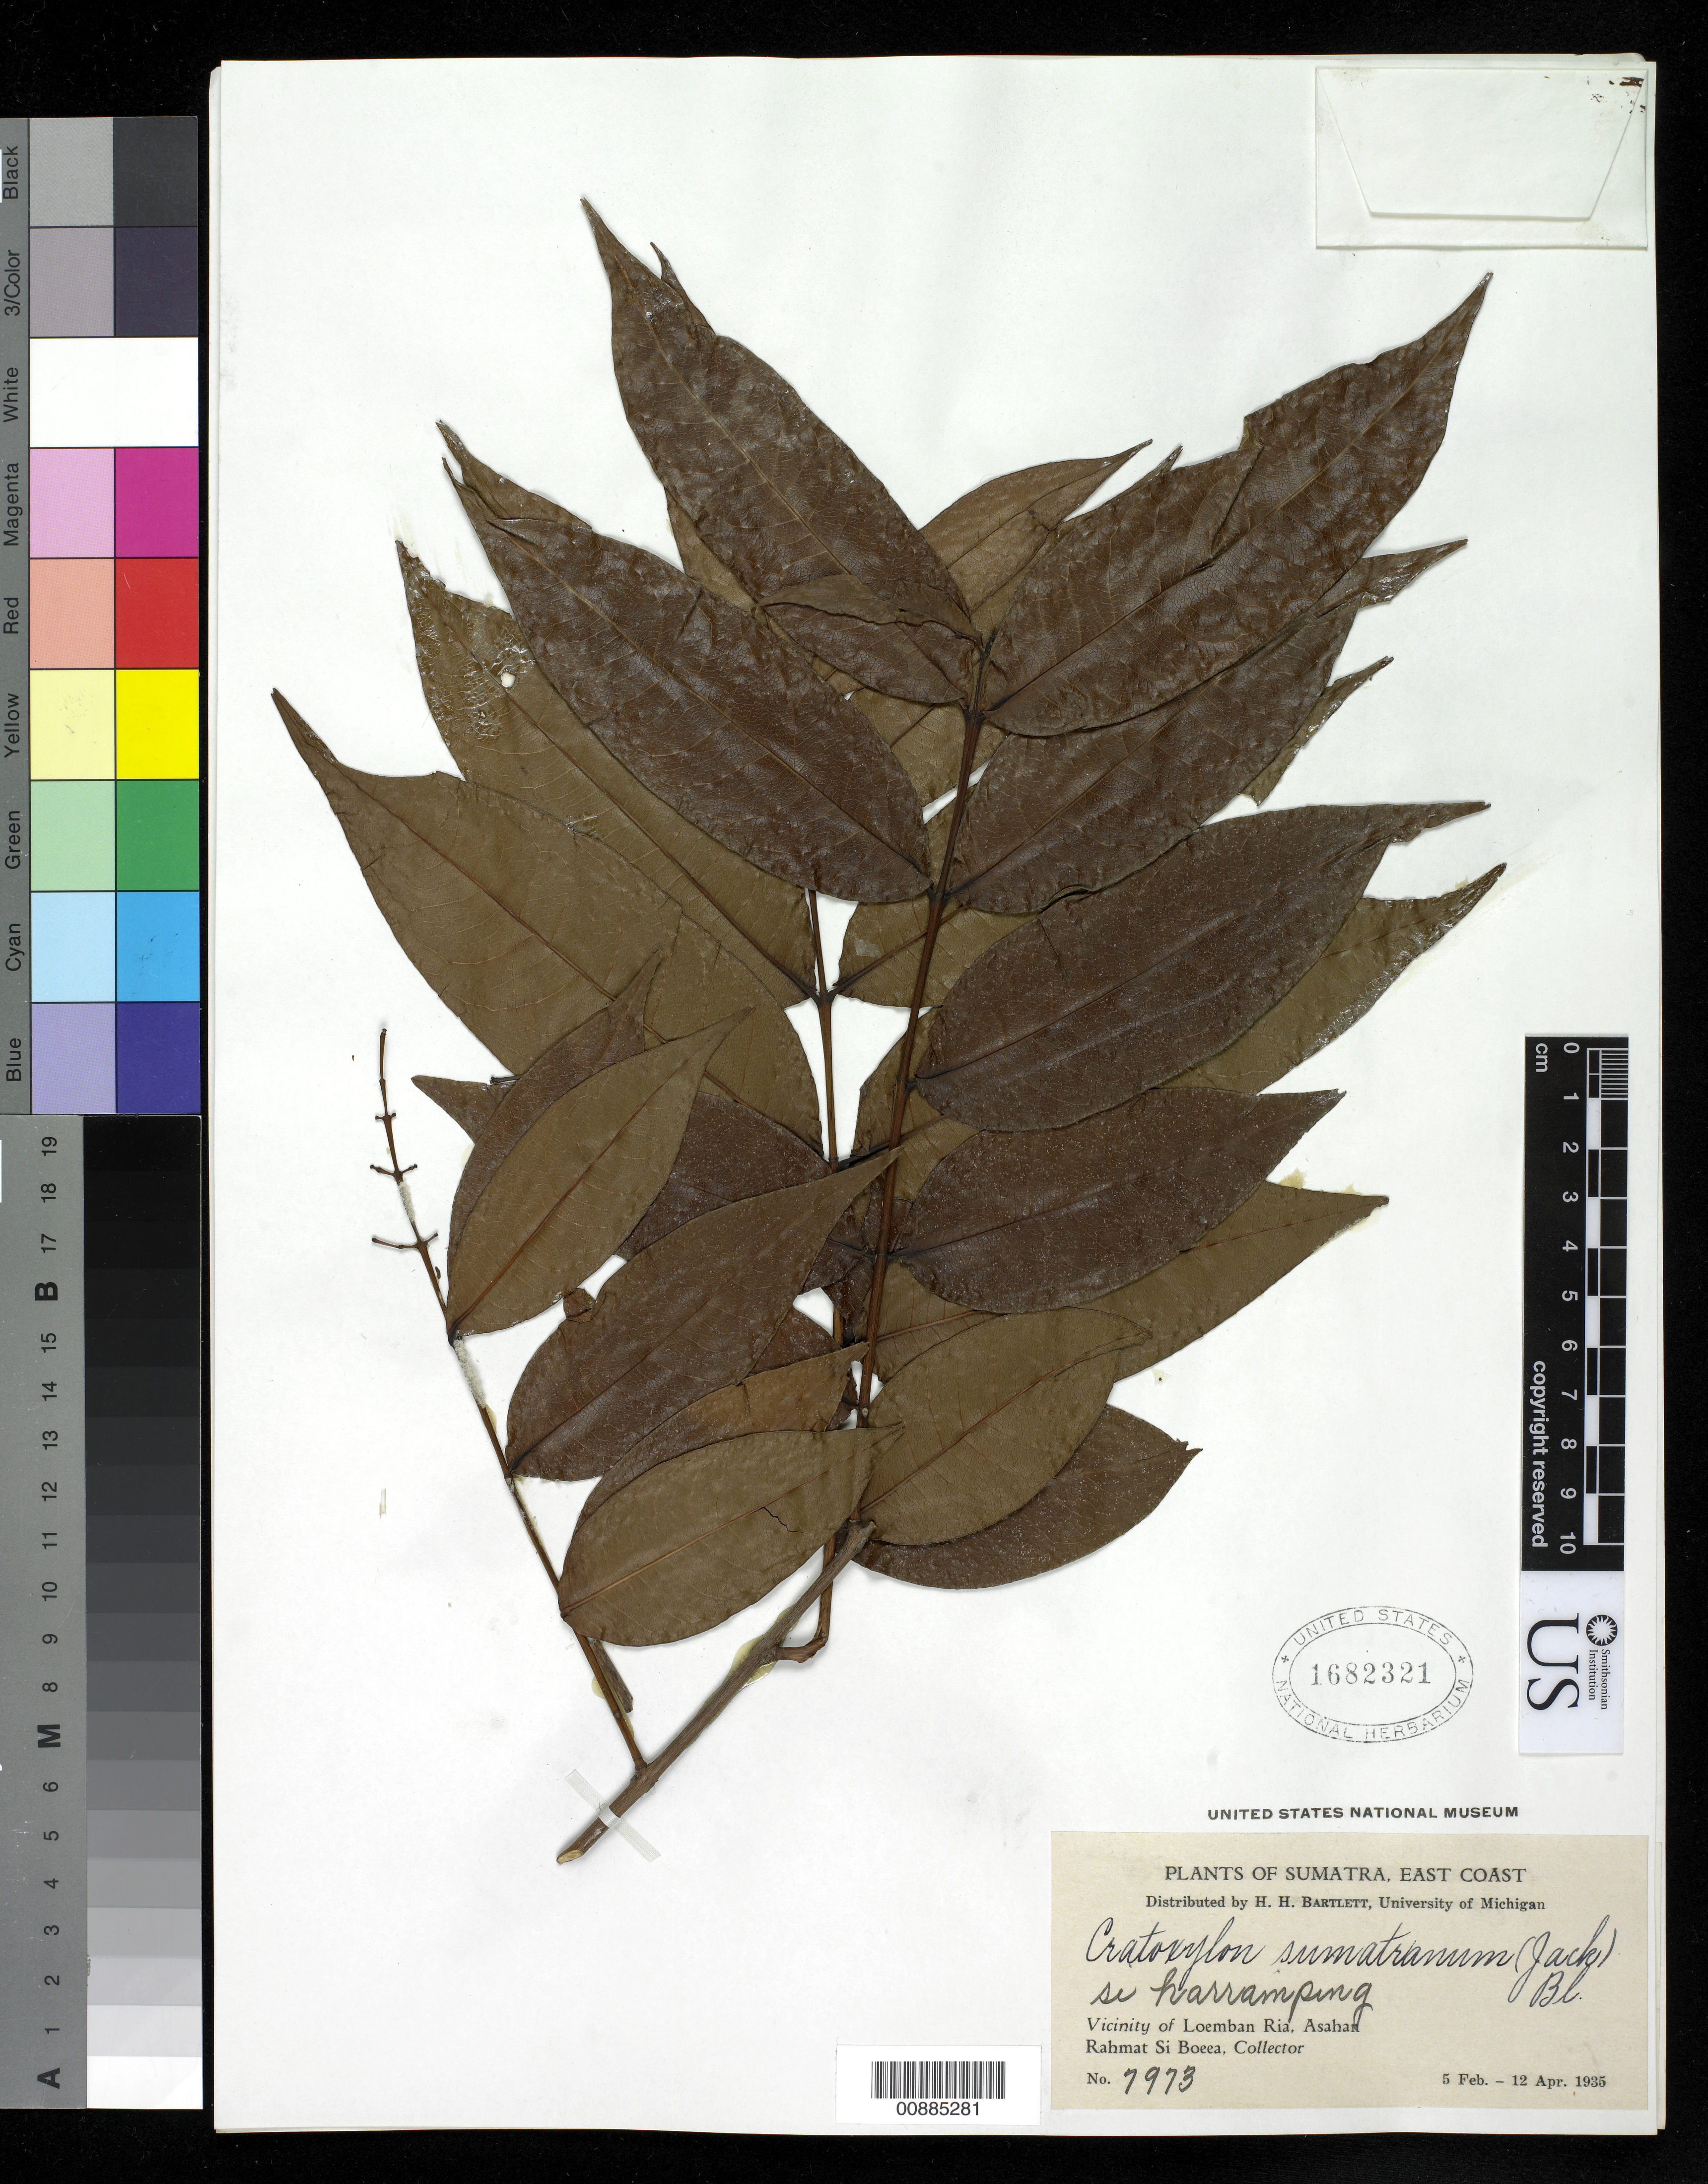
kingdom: Plantae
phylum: Tracheophyta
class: Magnoliopsida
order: Malpighiales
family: Hypericaceae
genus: Cratoxylum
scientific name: Cratoxylum sumatranum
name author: (Jack) Blume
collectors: Rahmat Si Boeea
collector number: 7973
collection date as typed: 05 Feb 1935 to 12 Apr 1935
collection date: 1935-02-05/1935-04-12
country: Indonesia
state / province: Sumatra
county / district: Sumatera Utara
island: Sumatra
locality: Vicinity of Loemban Ria, Asahan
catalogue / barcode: US 1682321